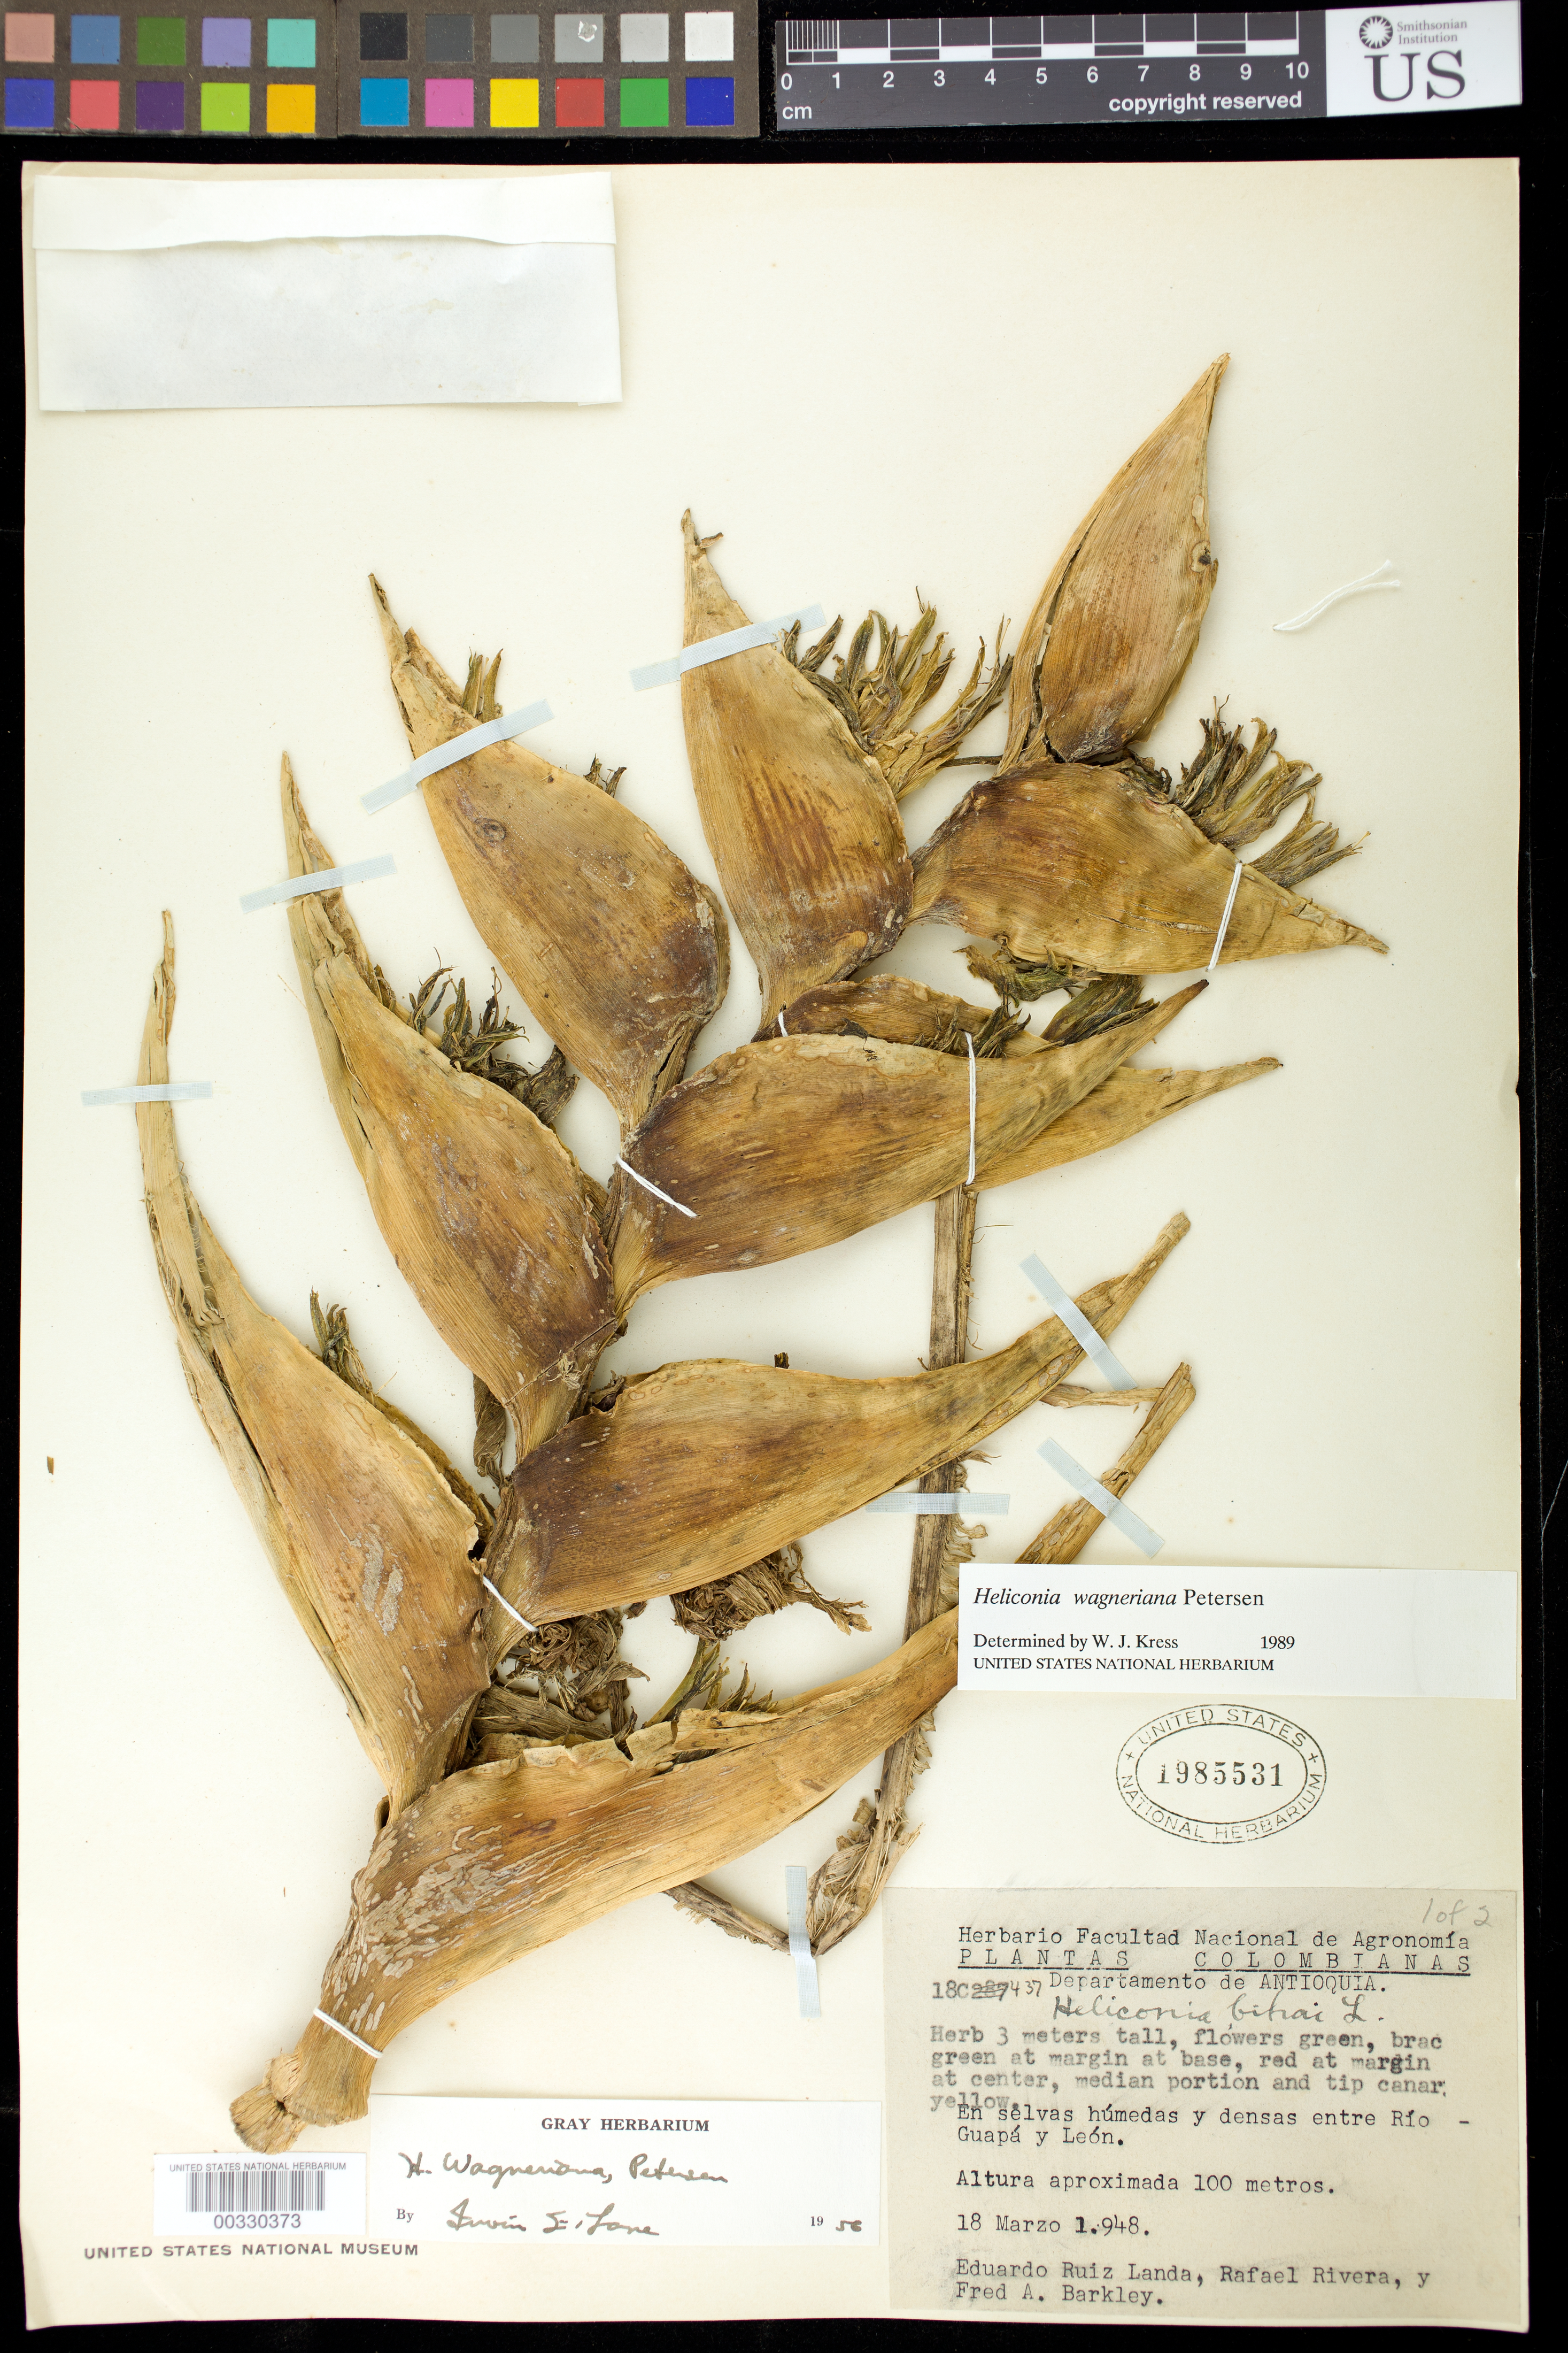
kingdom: Plantae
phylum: Tracheophyta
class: Liliopsida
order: Zingiberales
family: Heliconiaceae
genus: Heliconia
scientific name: Heliconia wagneriana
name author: Petersen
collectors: E. Landa, R. Rivera & F. A. Barkley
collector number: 18c437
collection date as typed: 18 Mar 1948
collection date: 1948-03-18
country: Colombia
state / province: Antioquia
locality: Between Rio - Guapa and Leon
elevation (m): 100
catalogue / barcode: US 1985531